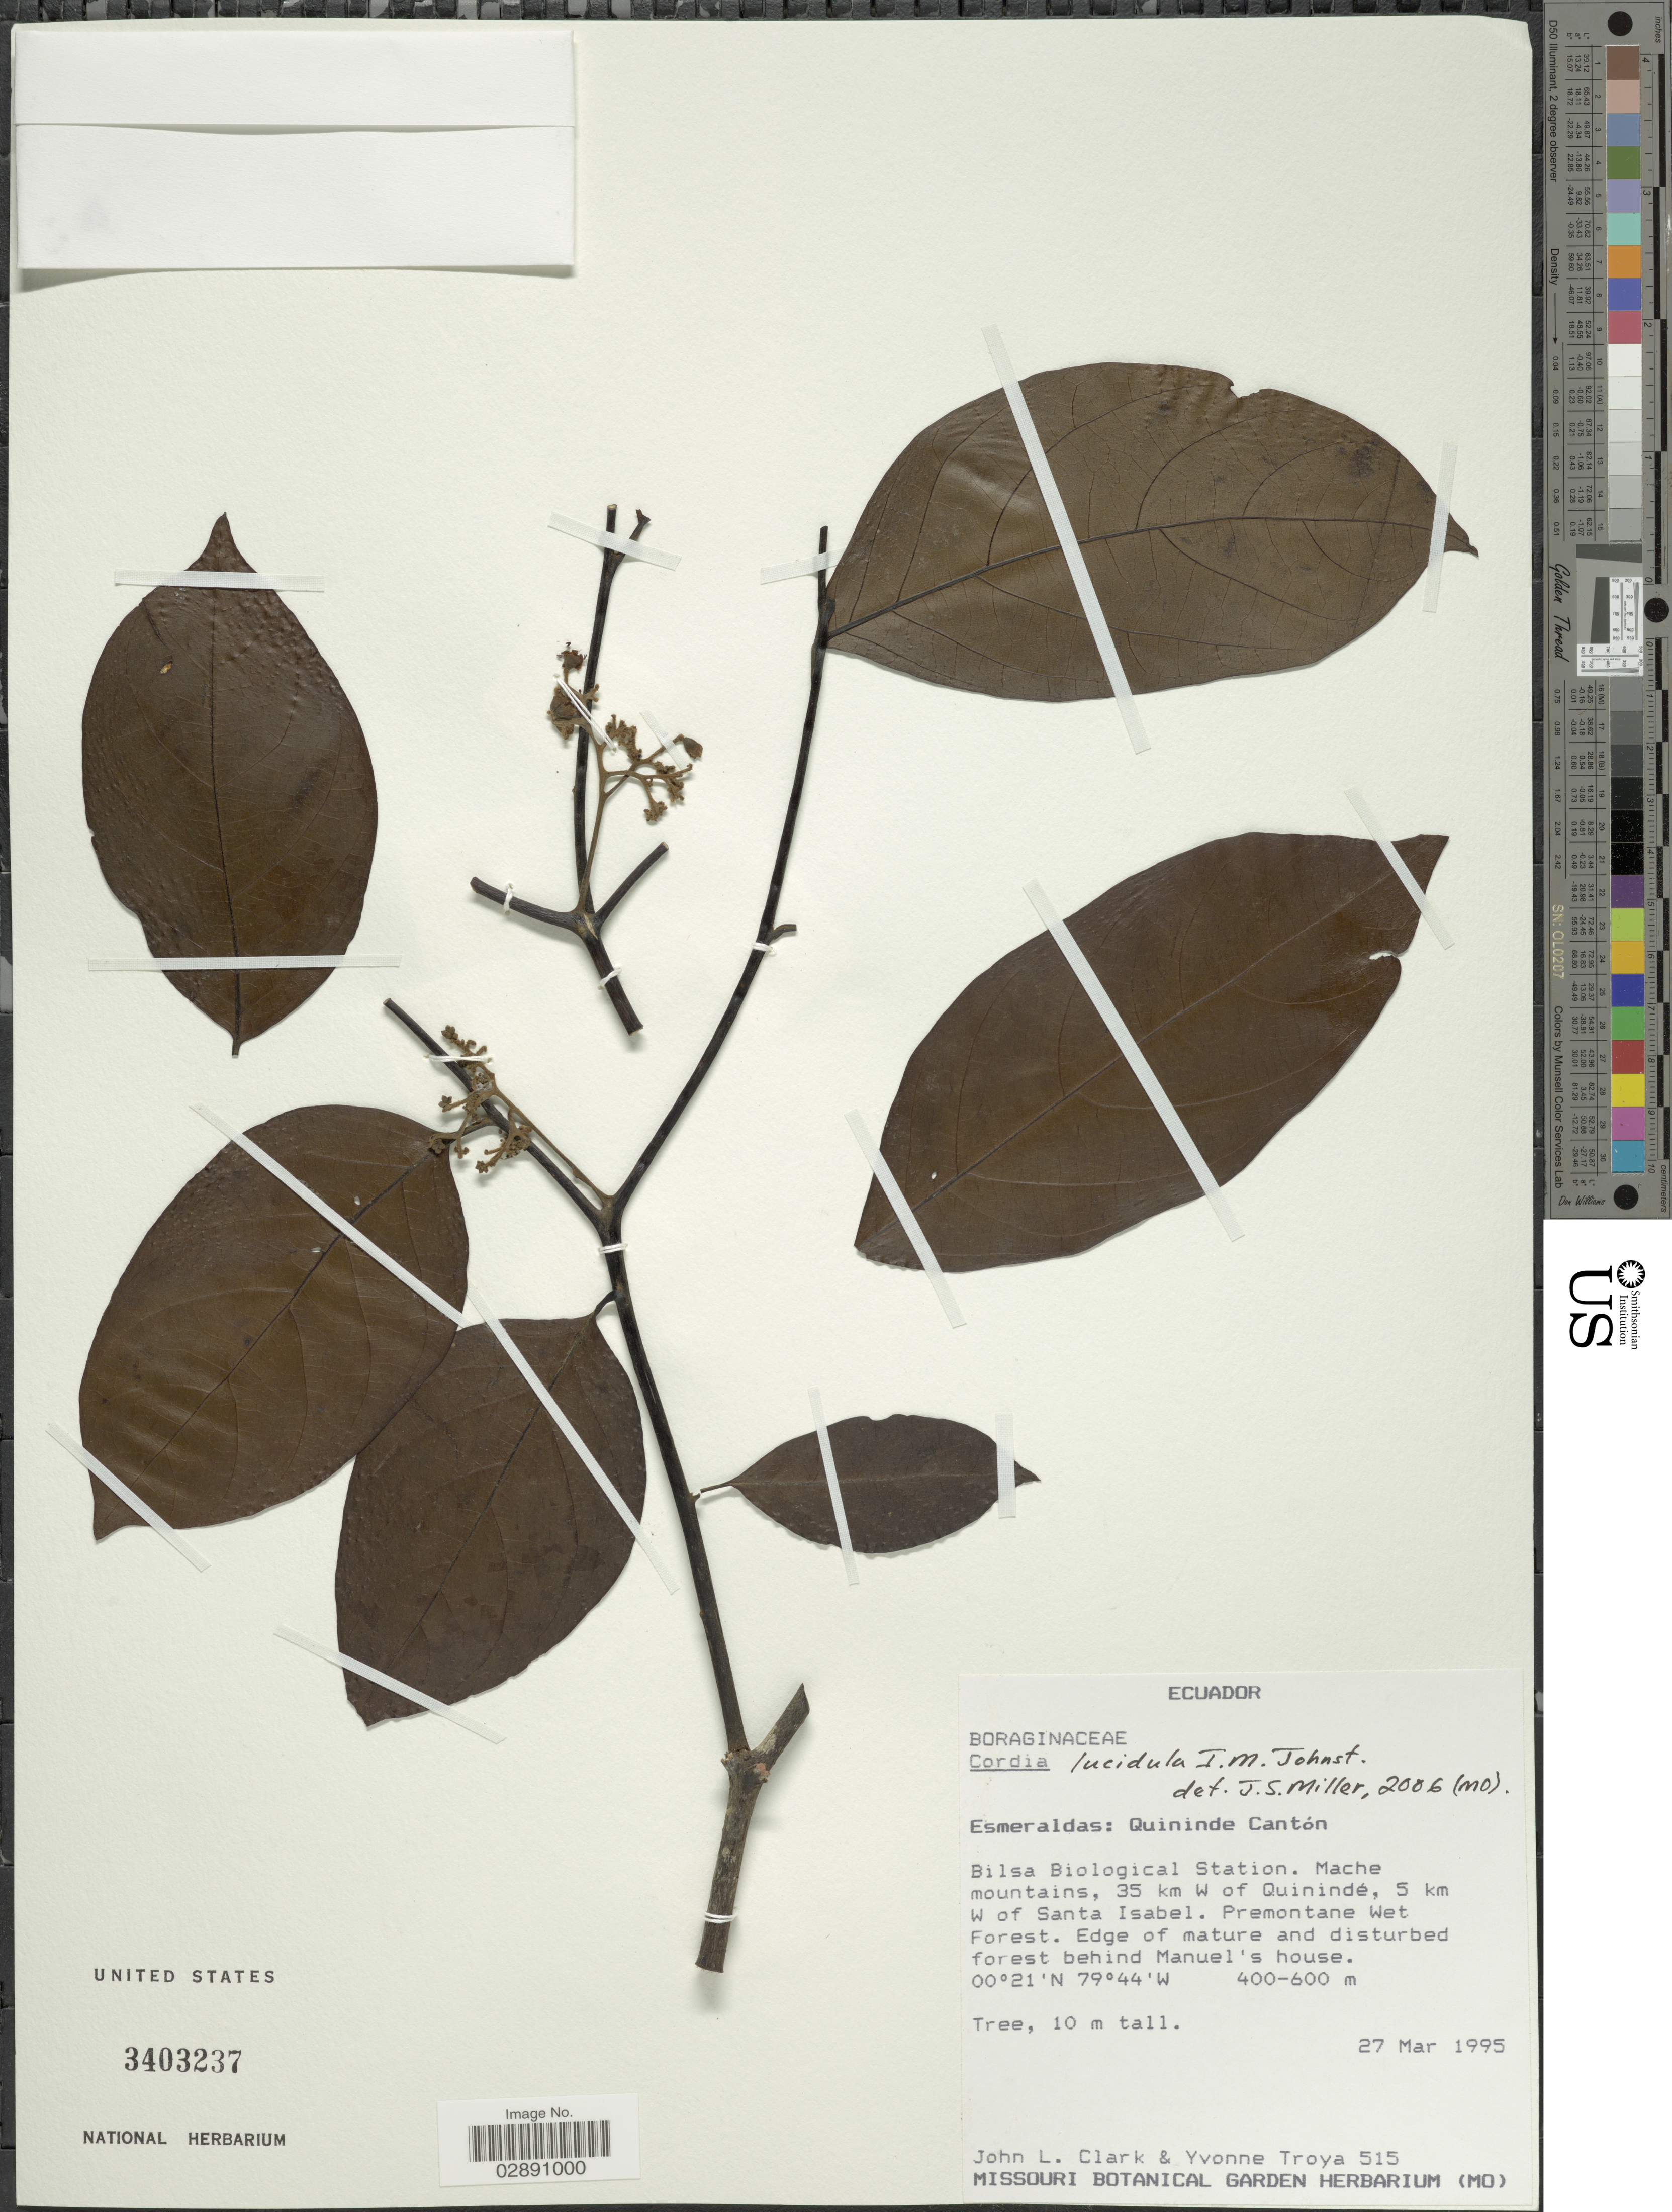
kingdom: Plantae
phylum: Tracheophyta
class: Magnoliopsida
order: Boraginales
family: Cordiaceae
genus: Cordia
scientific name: Cordia lucidula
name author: I.M. Johnst.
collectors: J. L. Clark & Y. Troya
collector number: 515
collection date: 1995-03-27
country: Ecuador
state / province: Esmeraldas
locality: Quininde Cantón. Bilsa Biological Station. Mache Mountains, 35 km W of Quinindé, 5 km W of Santa Isabel. Forest behind Manuel's house.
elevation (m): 400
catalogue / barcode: US 3403237